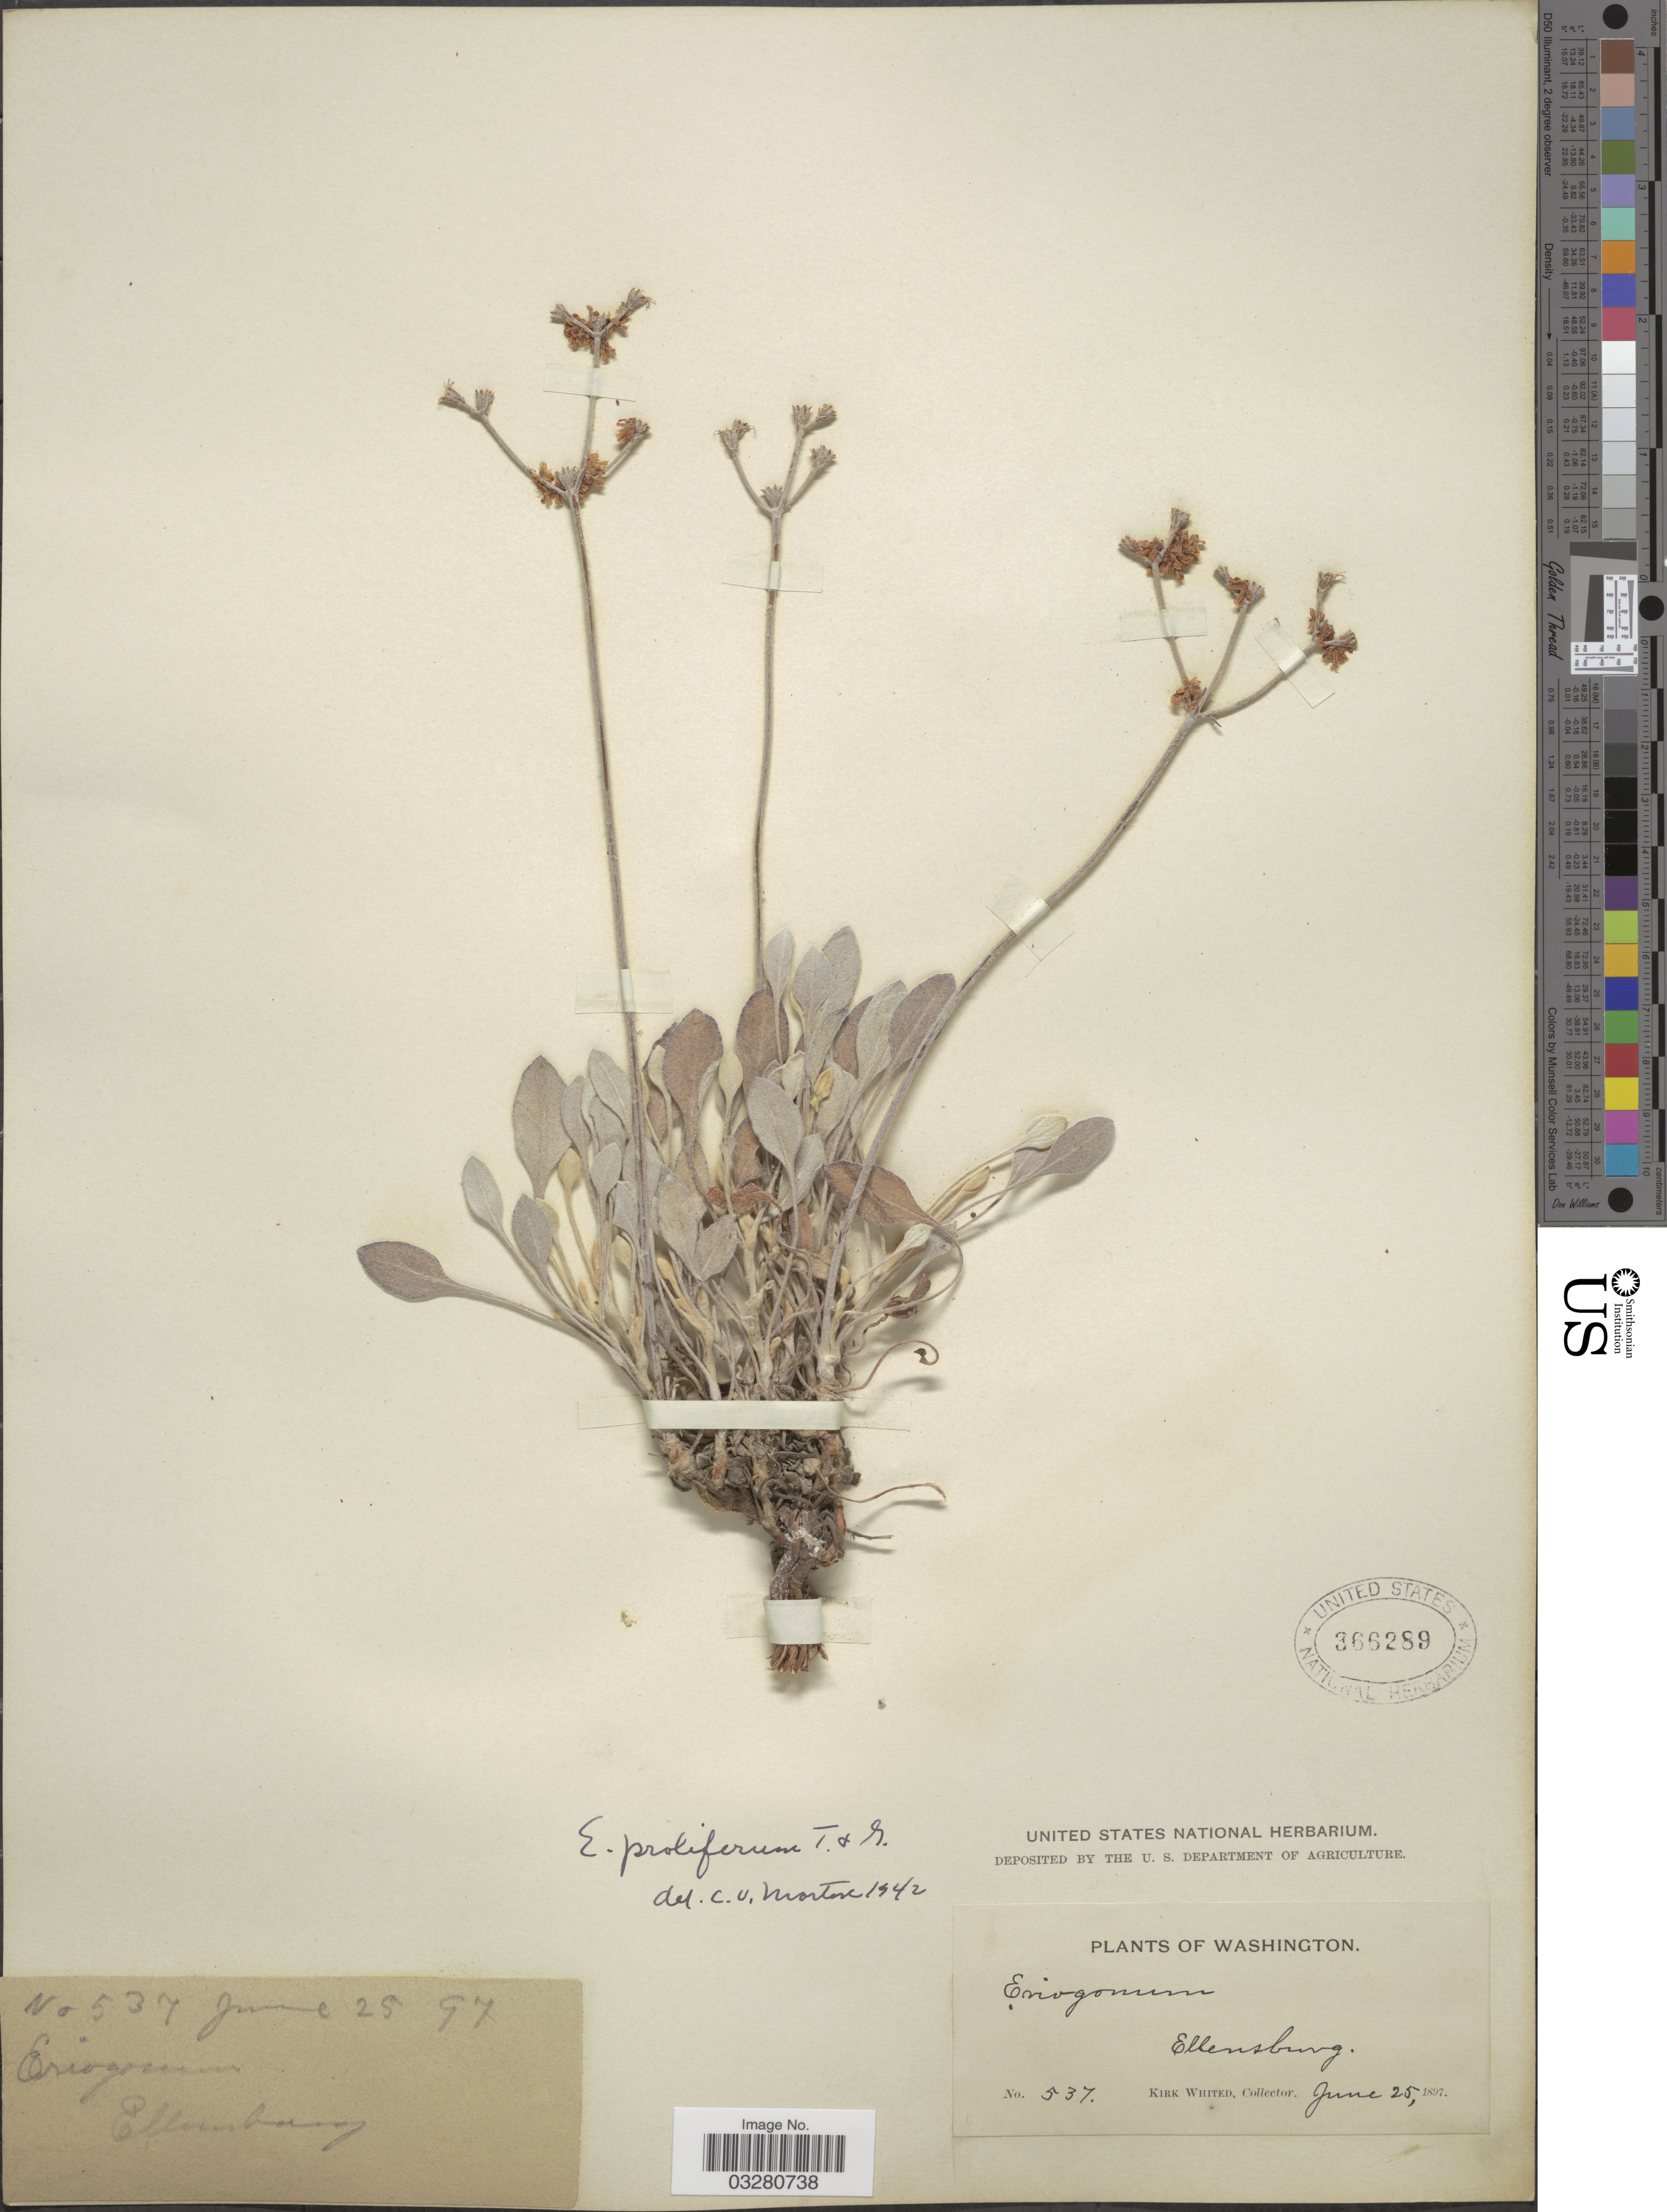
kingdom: Plantae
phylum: Tracheophyta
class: Magnoliopsida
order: Caryophyllales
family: Polygonaceae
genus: Eriogonum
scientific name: Eriogonum strictum subsp. proliferum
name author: (Torr. & A. Gray) S. Stokes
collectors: K. Whited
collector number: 537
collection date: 1897-06-25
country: United States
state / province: Washington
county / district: Kittitas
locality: Ellensburg.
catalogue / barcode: US 366289